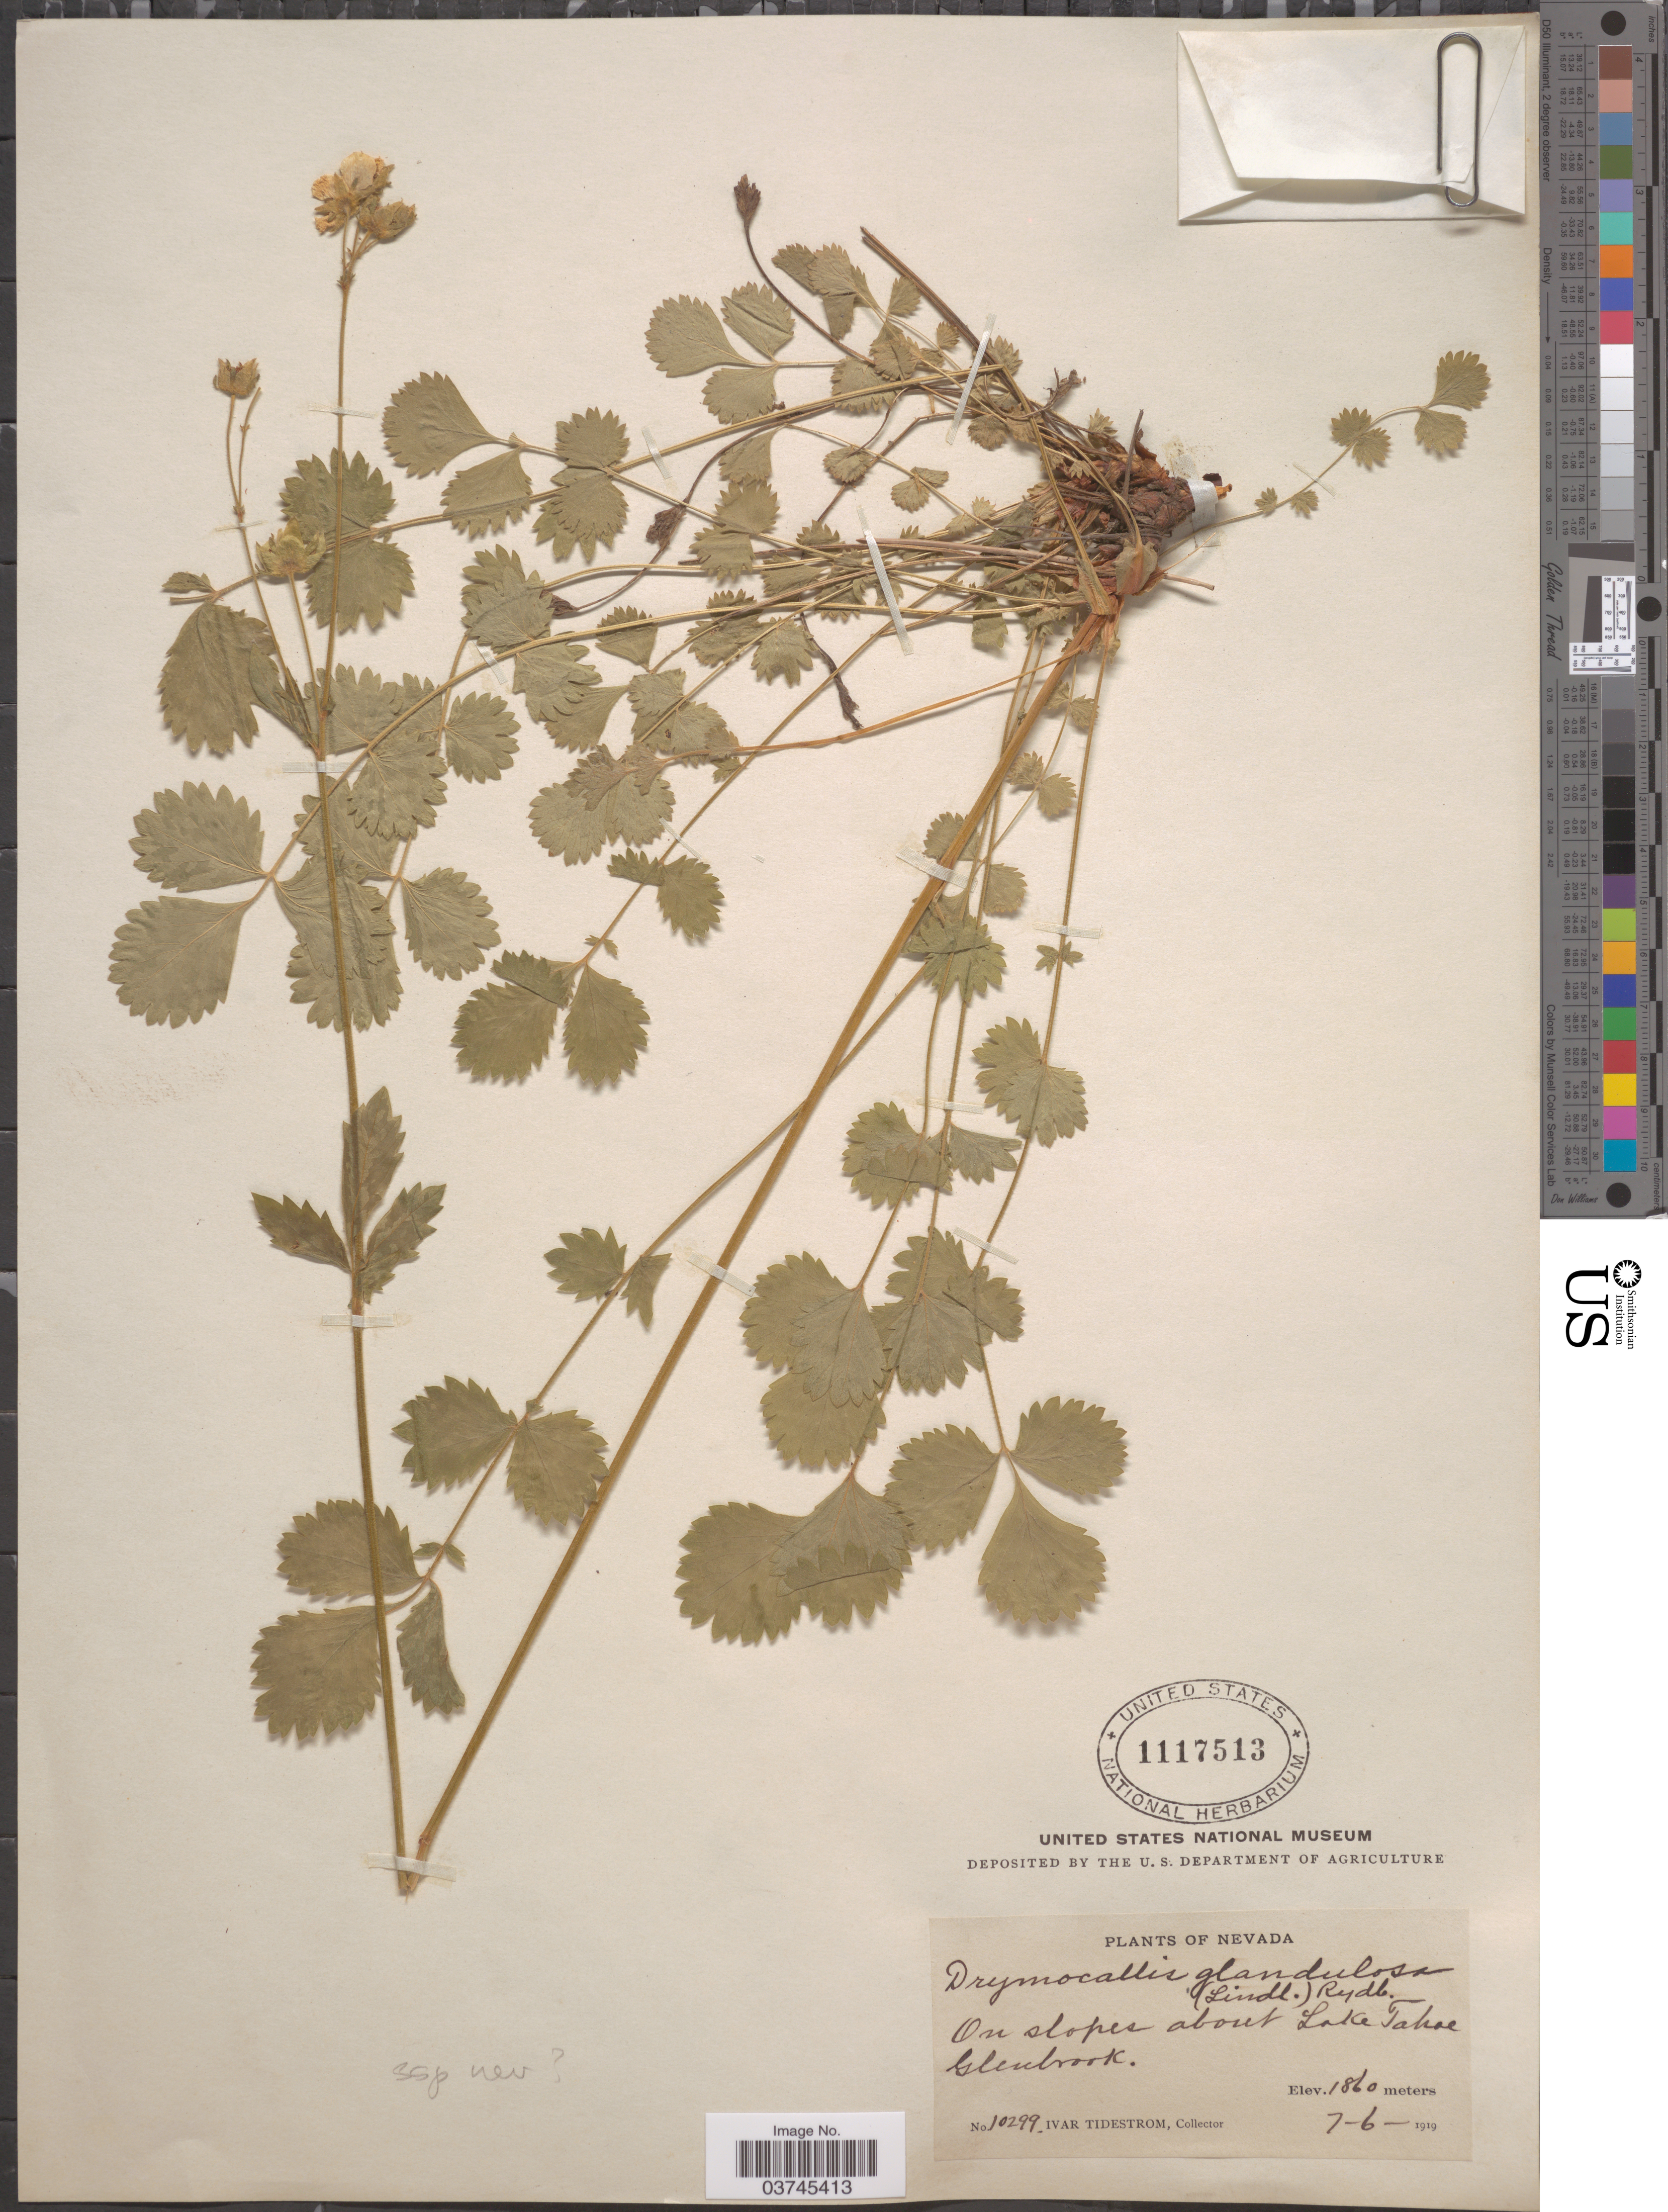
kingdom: Plantae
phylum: Tracheophyta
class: Magnoliopsida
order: Rosales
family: Rosaceae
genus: Drymocallis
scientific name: Drymocallis glandulosa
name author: (Lindl.) Rydb.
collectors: I. F. Tidestrom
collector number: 10299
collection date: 1919-07-06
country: United States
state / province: Nevada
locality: On slopes about Lake Tahoe. Glenbrook.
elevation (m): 1860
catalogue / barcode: US 1117513